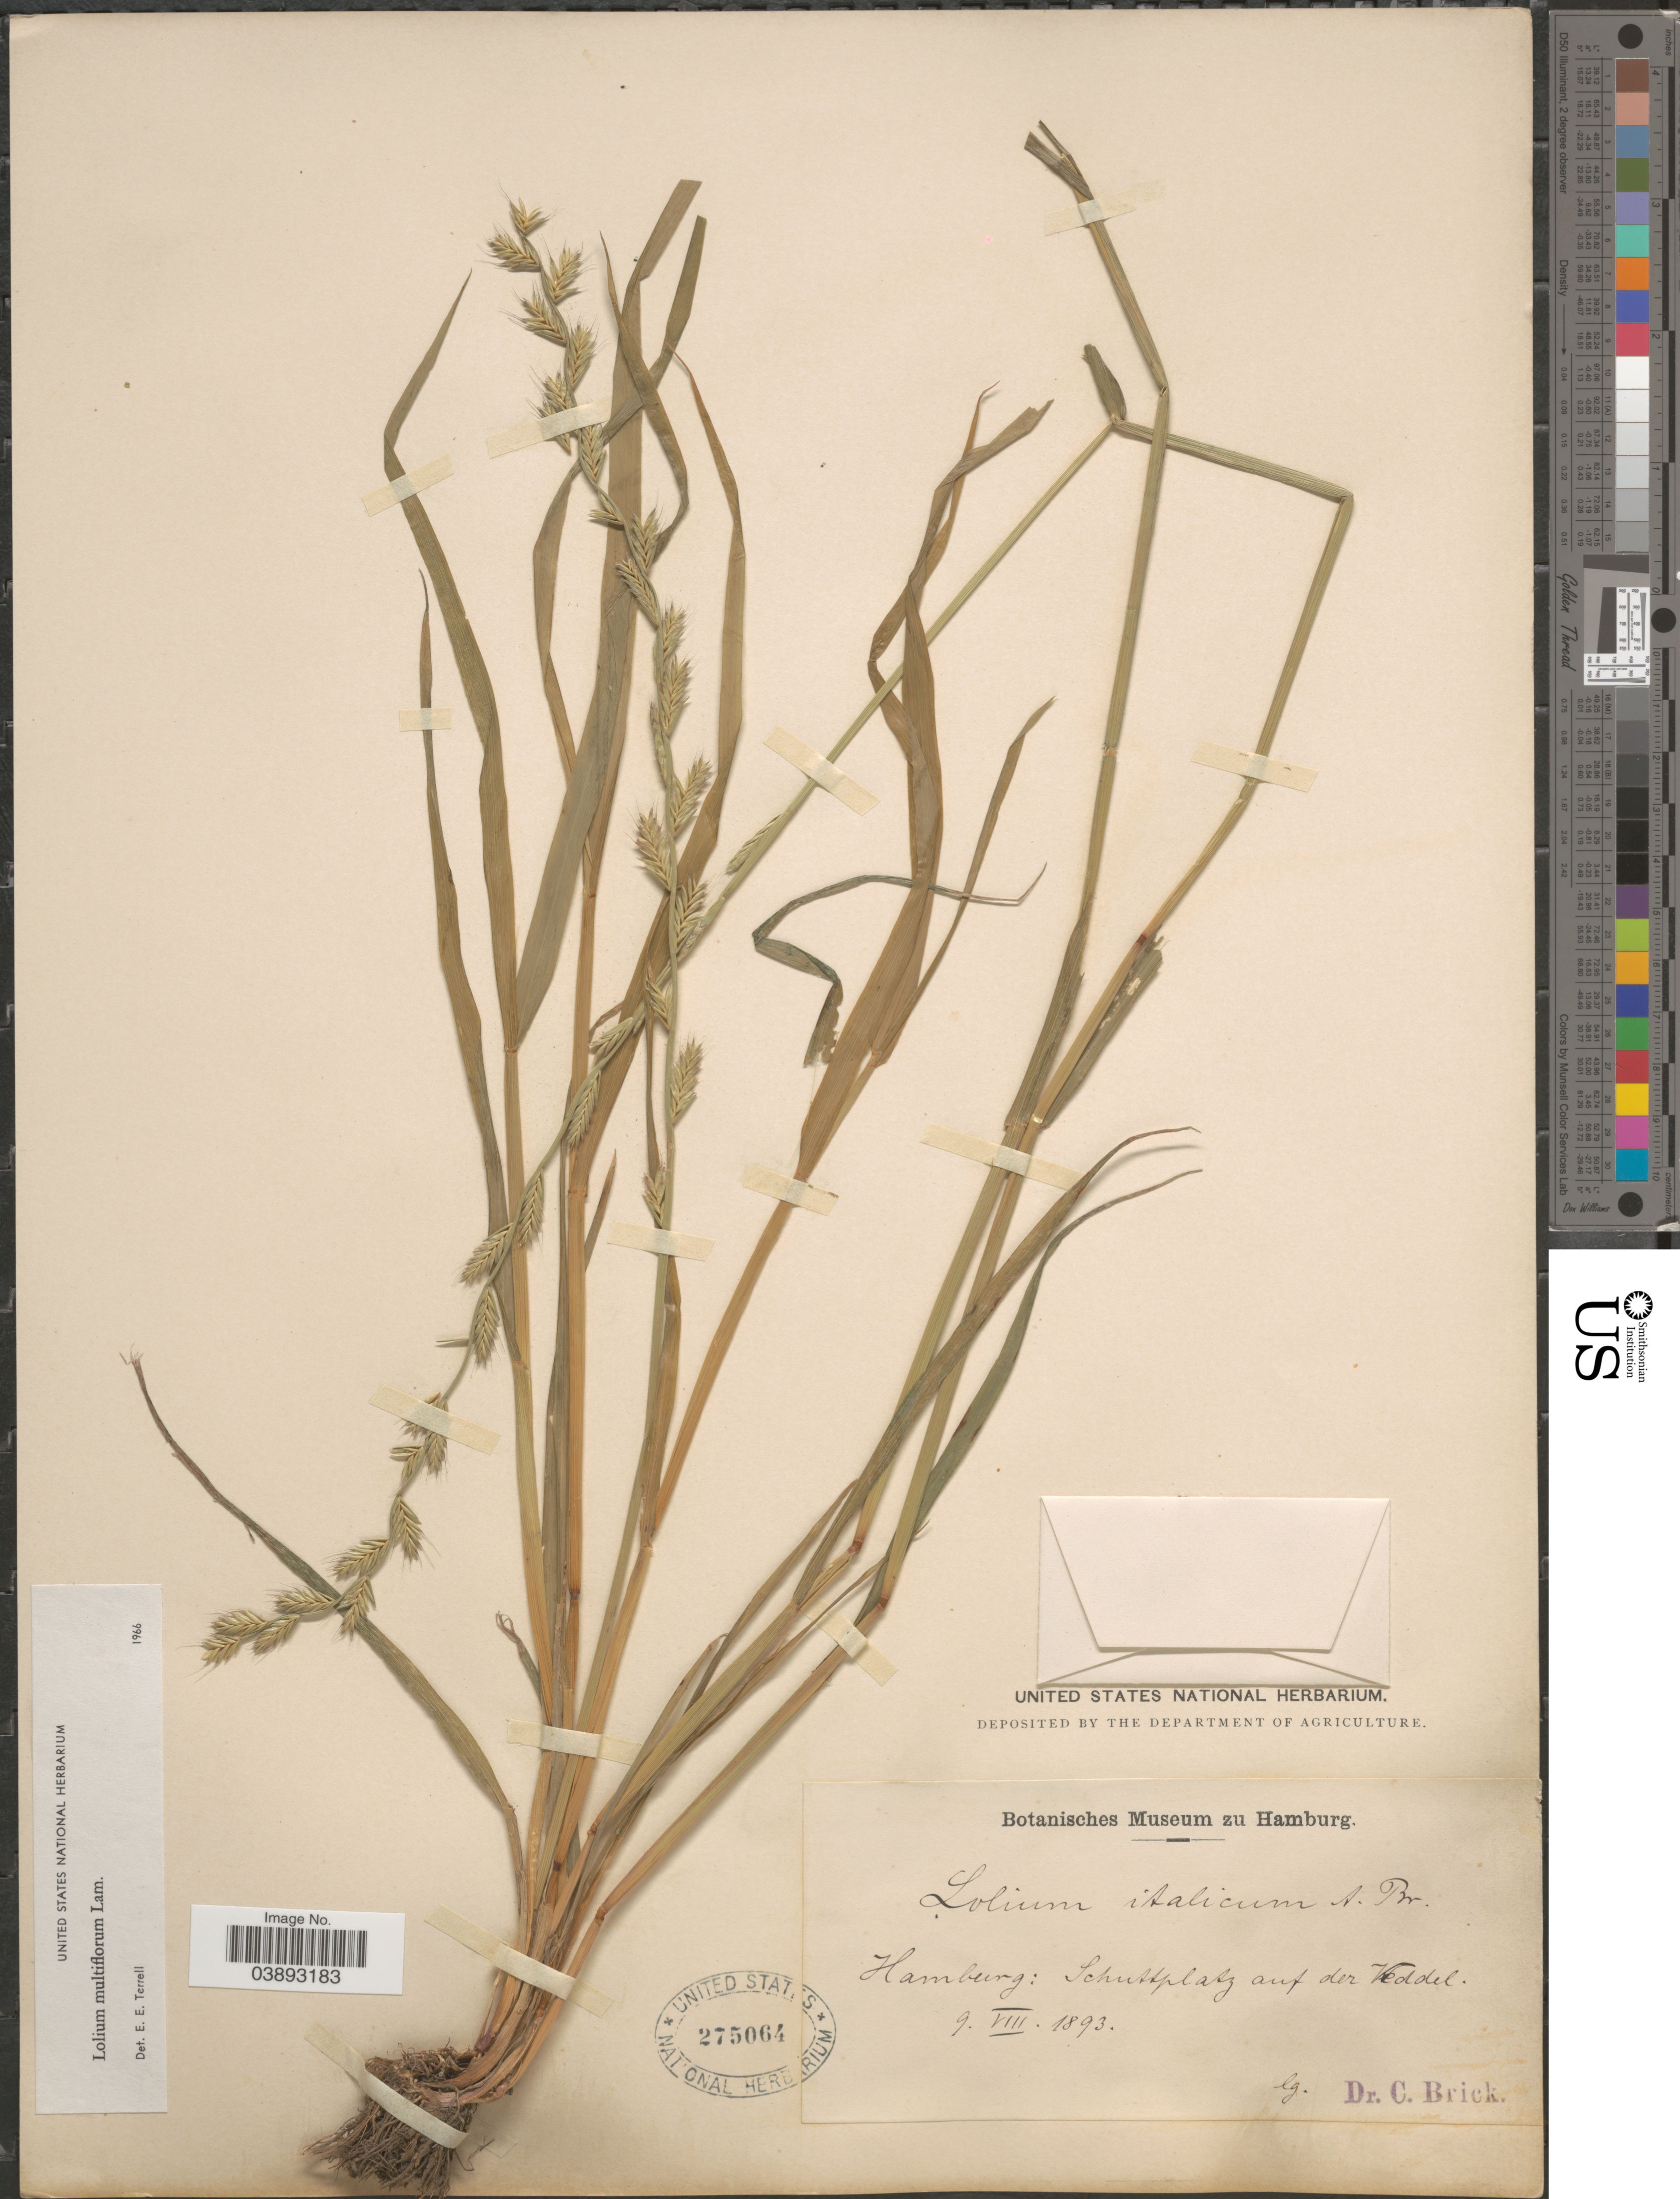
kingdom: Plantae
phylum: Tracheophyta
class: Liliopsida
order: Poales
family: Poaceae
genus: Lolium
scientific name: Lolium multiflorum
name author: Lam.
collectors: C. Brick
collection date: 1893-08-09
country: Germany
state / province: Hamburg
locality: schuttplatz auf der Veddel.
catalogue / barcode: US 275064